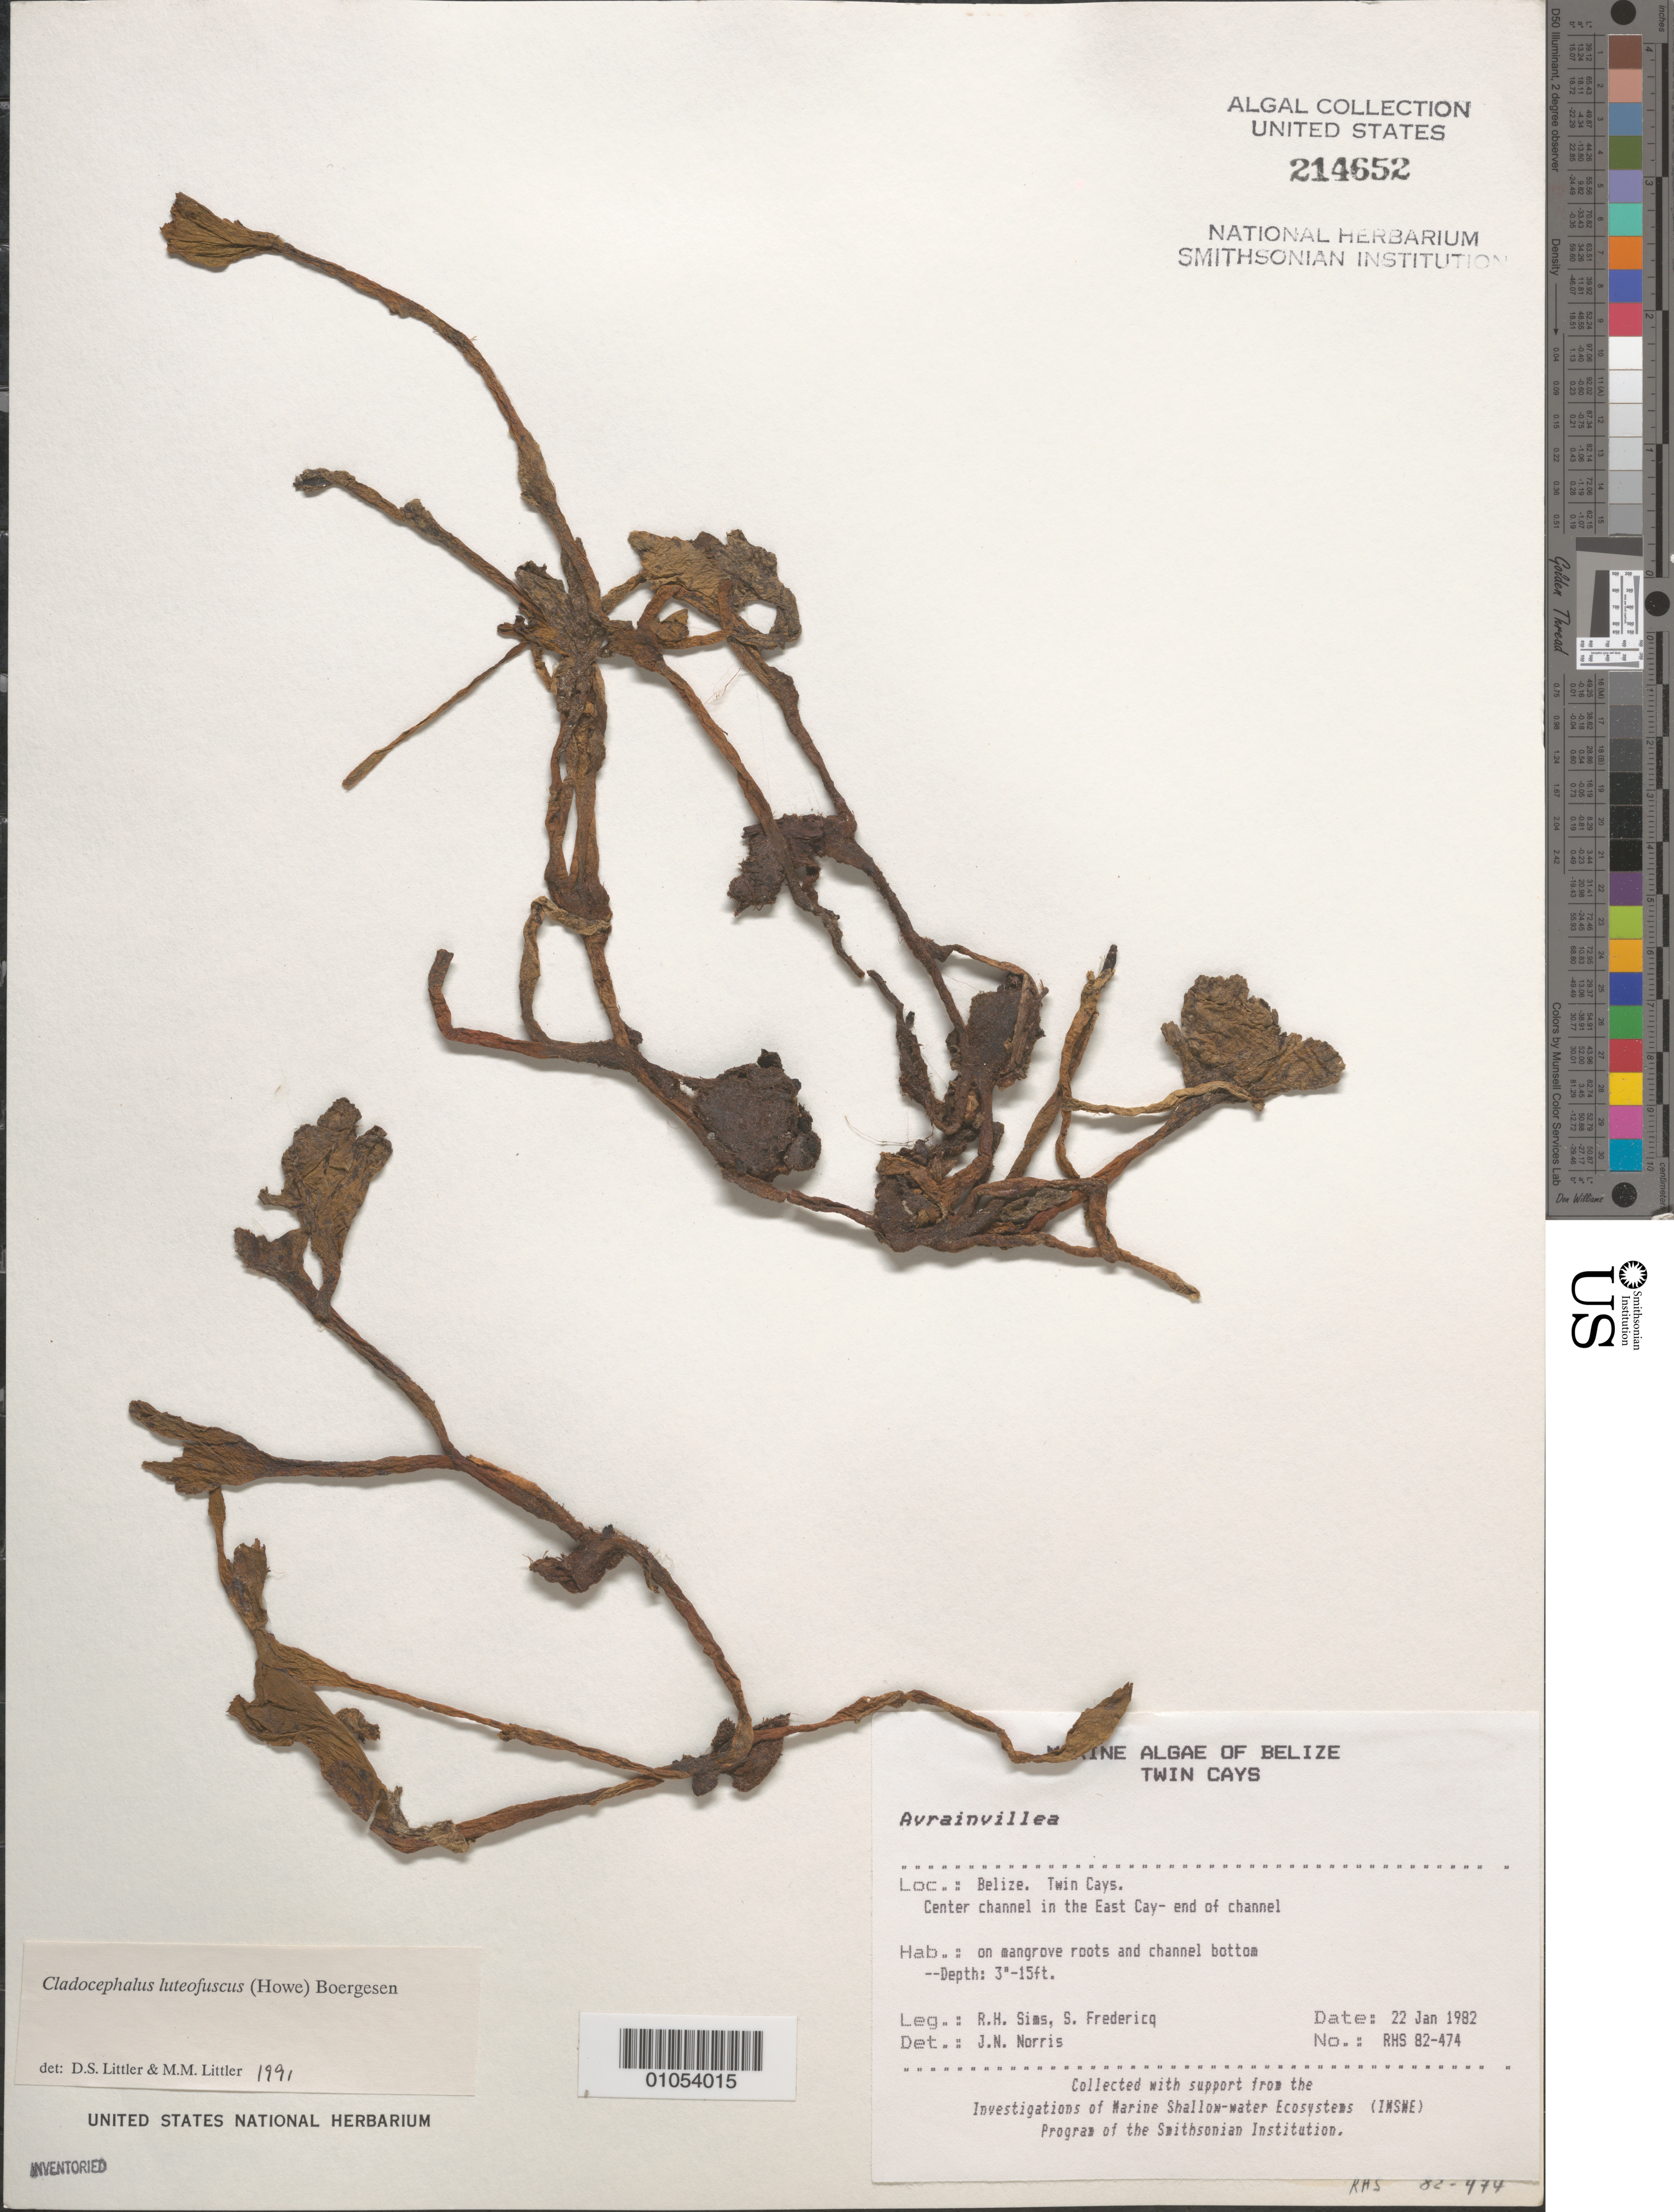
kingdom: Plantae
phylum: Chlorophyta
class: Ulvophyceae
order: Bryopsidales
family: Dichotomosiphonaceae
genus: Cladocephalus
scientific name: Cladocephalus luteofuscus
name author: (P. Crouan & H. Crouan) Børgesen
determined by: Littler, D. S.; Littler, M. M.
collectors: R. H. Sims & S. Fredericq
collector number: RHS -82-474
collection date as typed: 22 Jan 1982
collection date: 1982-01-22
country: Belize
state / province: Stann Creek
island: Twin Cays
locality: Center channel in the East Cay end of channel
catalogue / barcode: US 214652